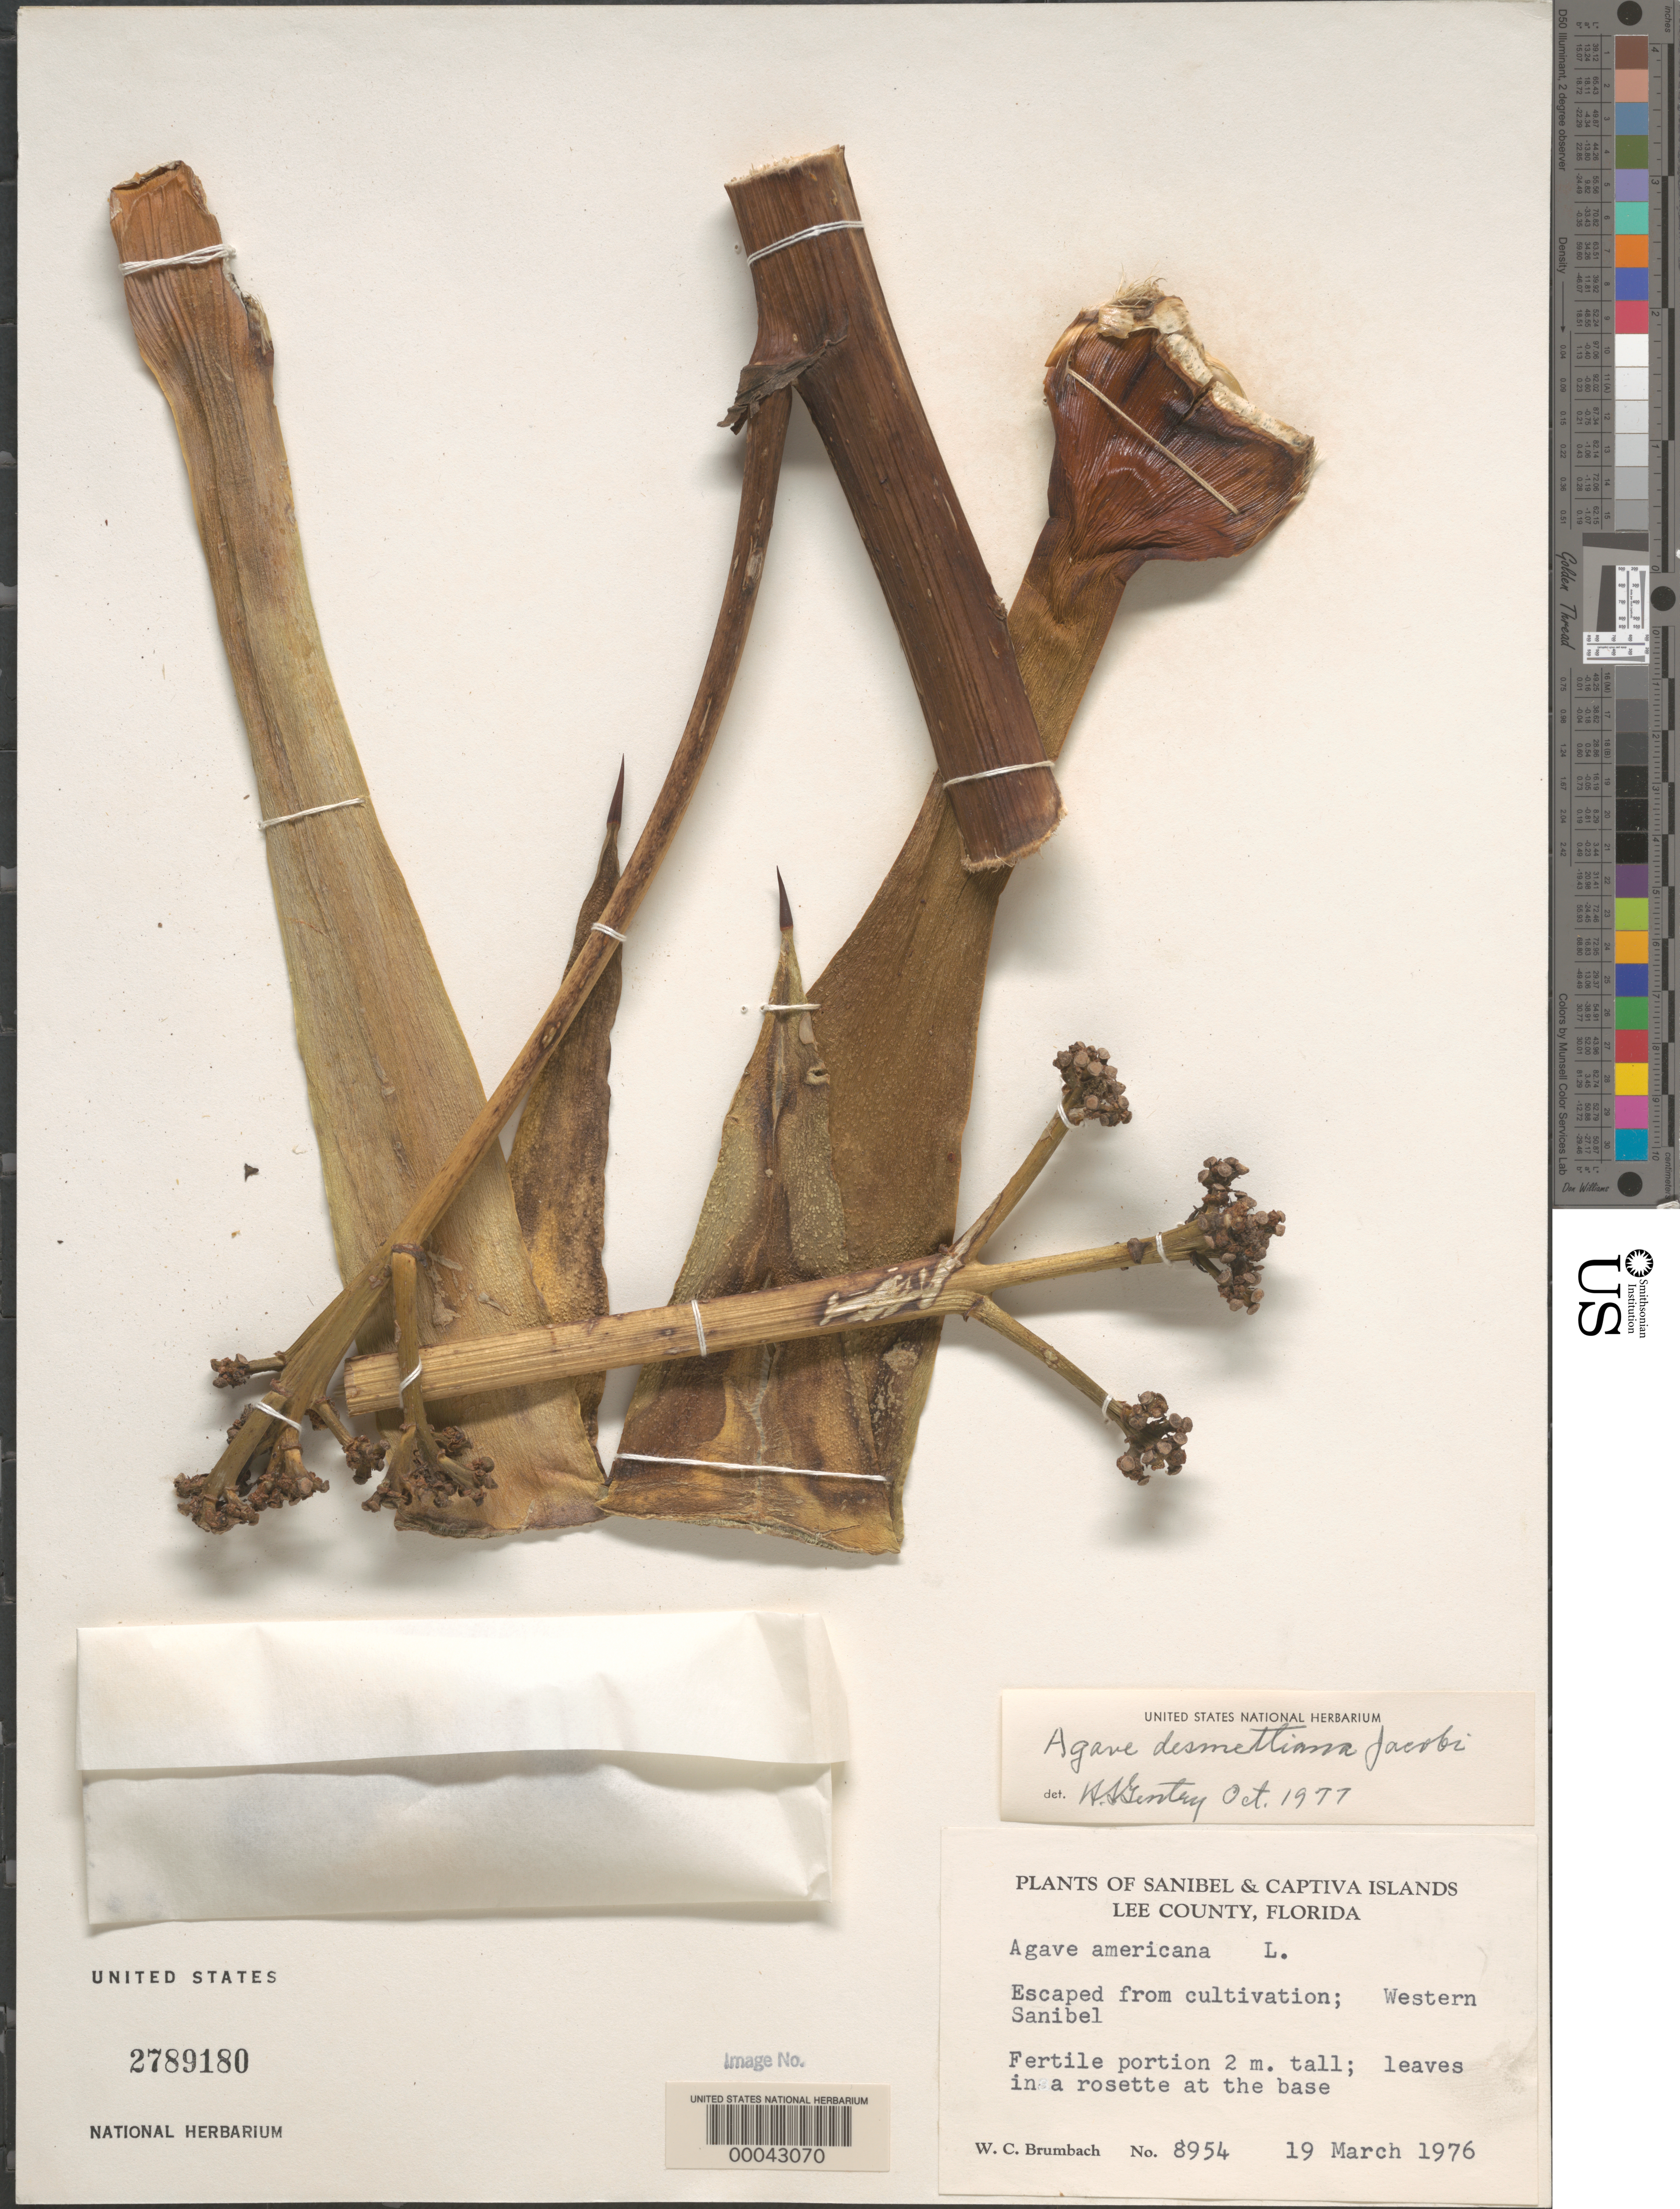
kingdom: Plantae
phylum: Tracheophyta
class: Liliopsida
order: Asparagales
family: Asparagaceae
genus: Agave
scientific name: Agave americana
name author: L.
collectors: W. C. Brumbach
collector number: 8954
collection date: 1976-03-19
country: United States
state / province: Florida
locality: Sanibel & Captiva Islands. Lee County. Escaped from cultivation; Western Sanibel.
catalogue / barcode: US 2789180